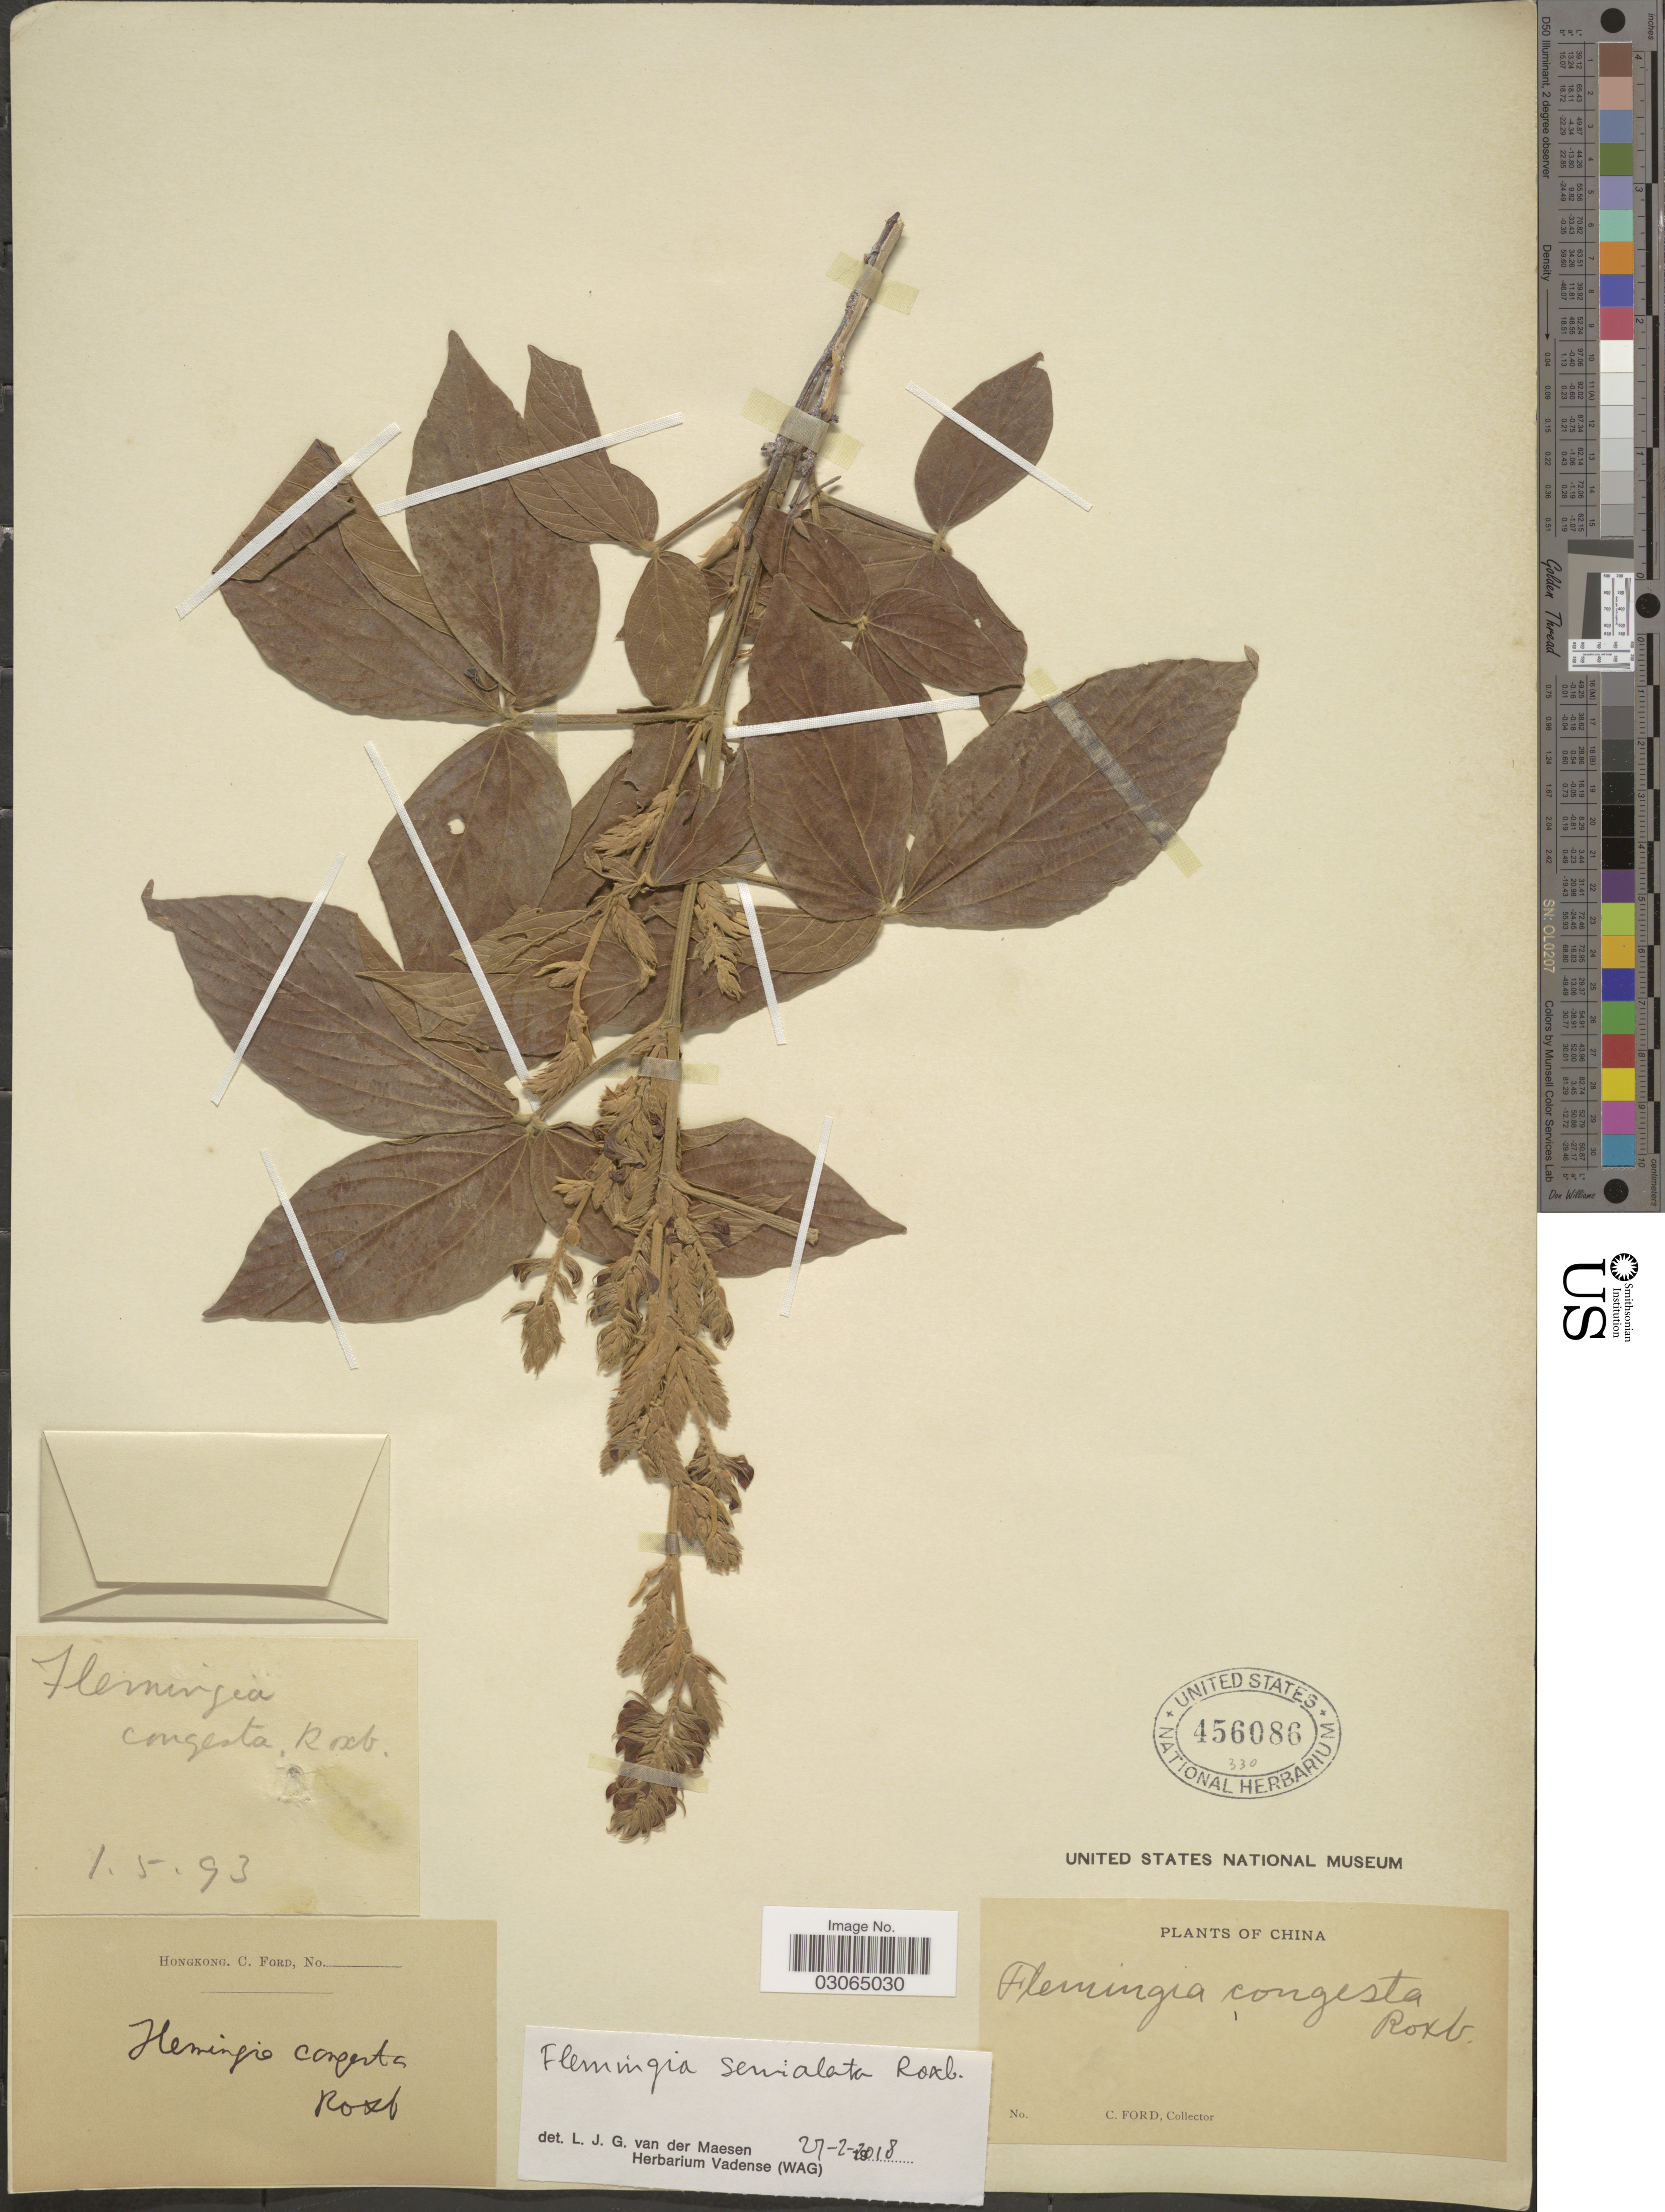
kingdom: Plantae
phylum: Tracheophyta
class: Magnoliopsida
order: Fabales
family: Fabaceae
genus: Flemingia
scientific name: Flemingia semialata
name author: Roxb.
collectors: C. Ford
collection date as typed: Transcribed d/m/y: 1/5/93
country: China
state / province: Hong Kong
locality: Hongkong.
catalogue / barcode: US 456086